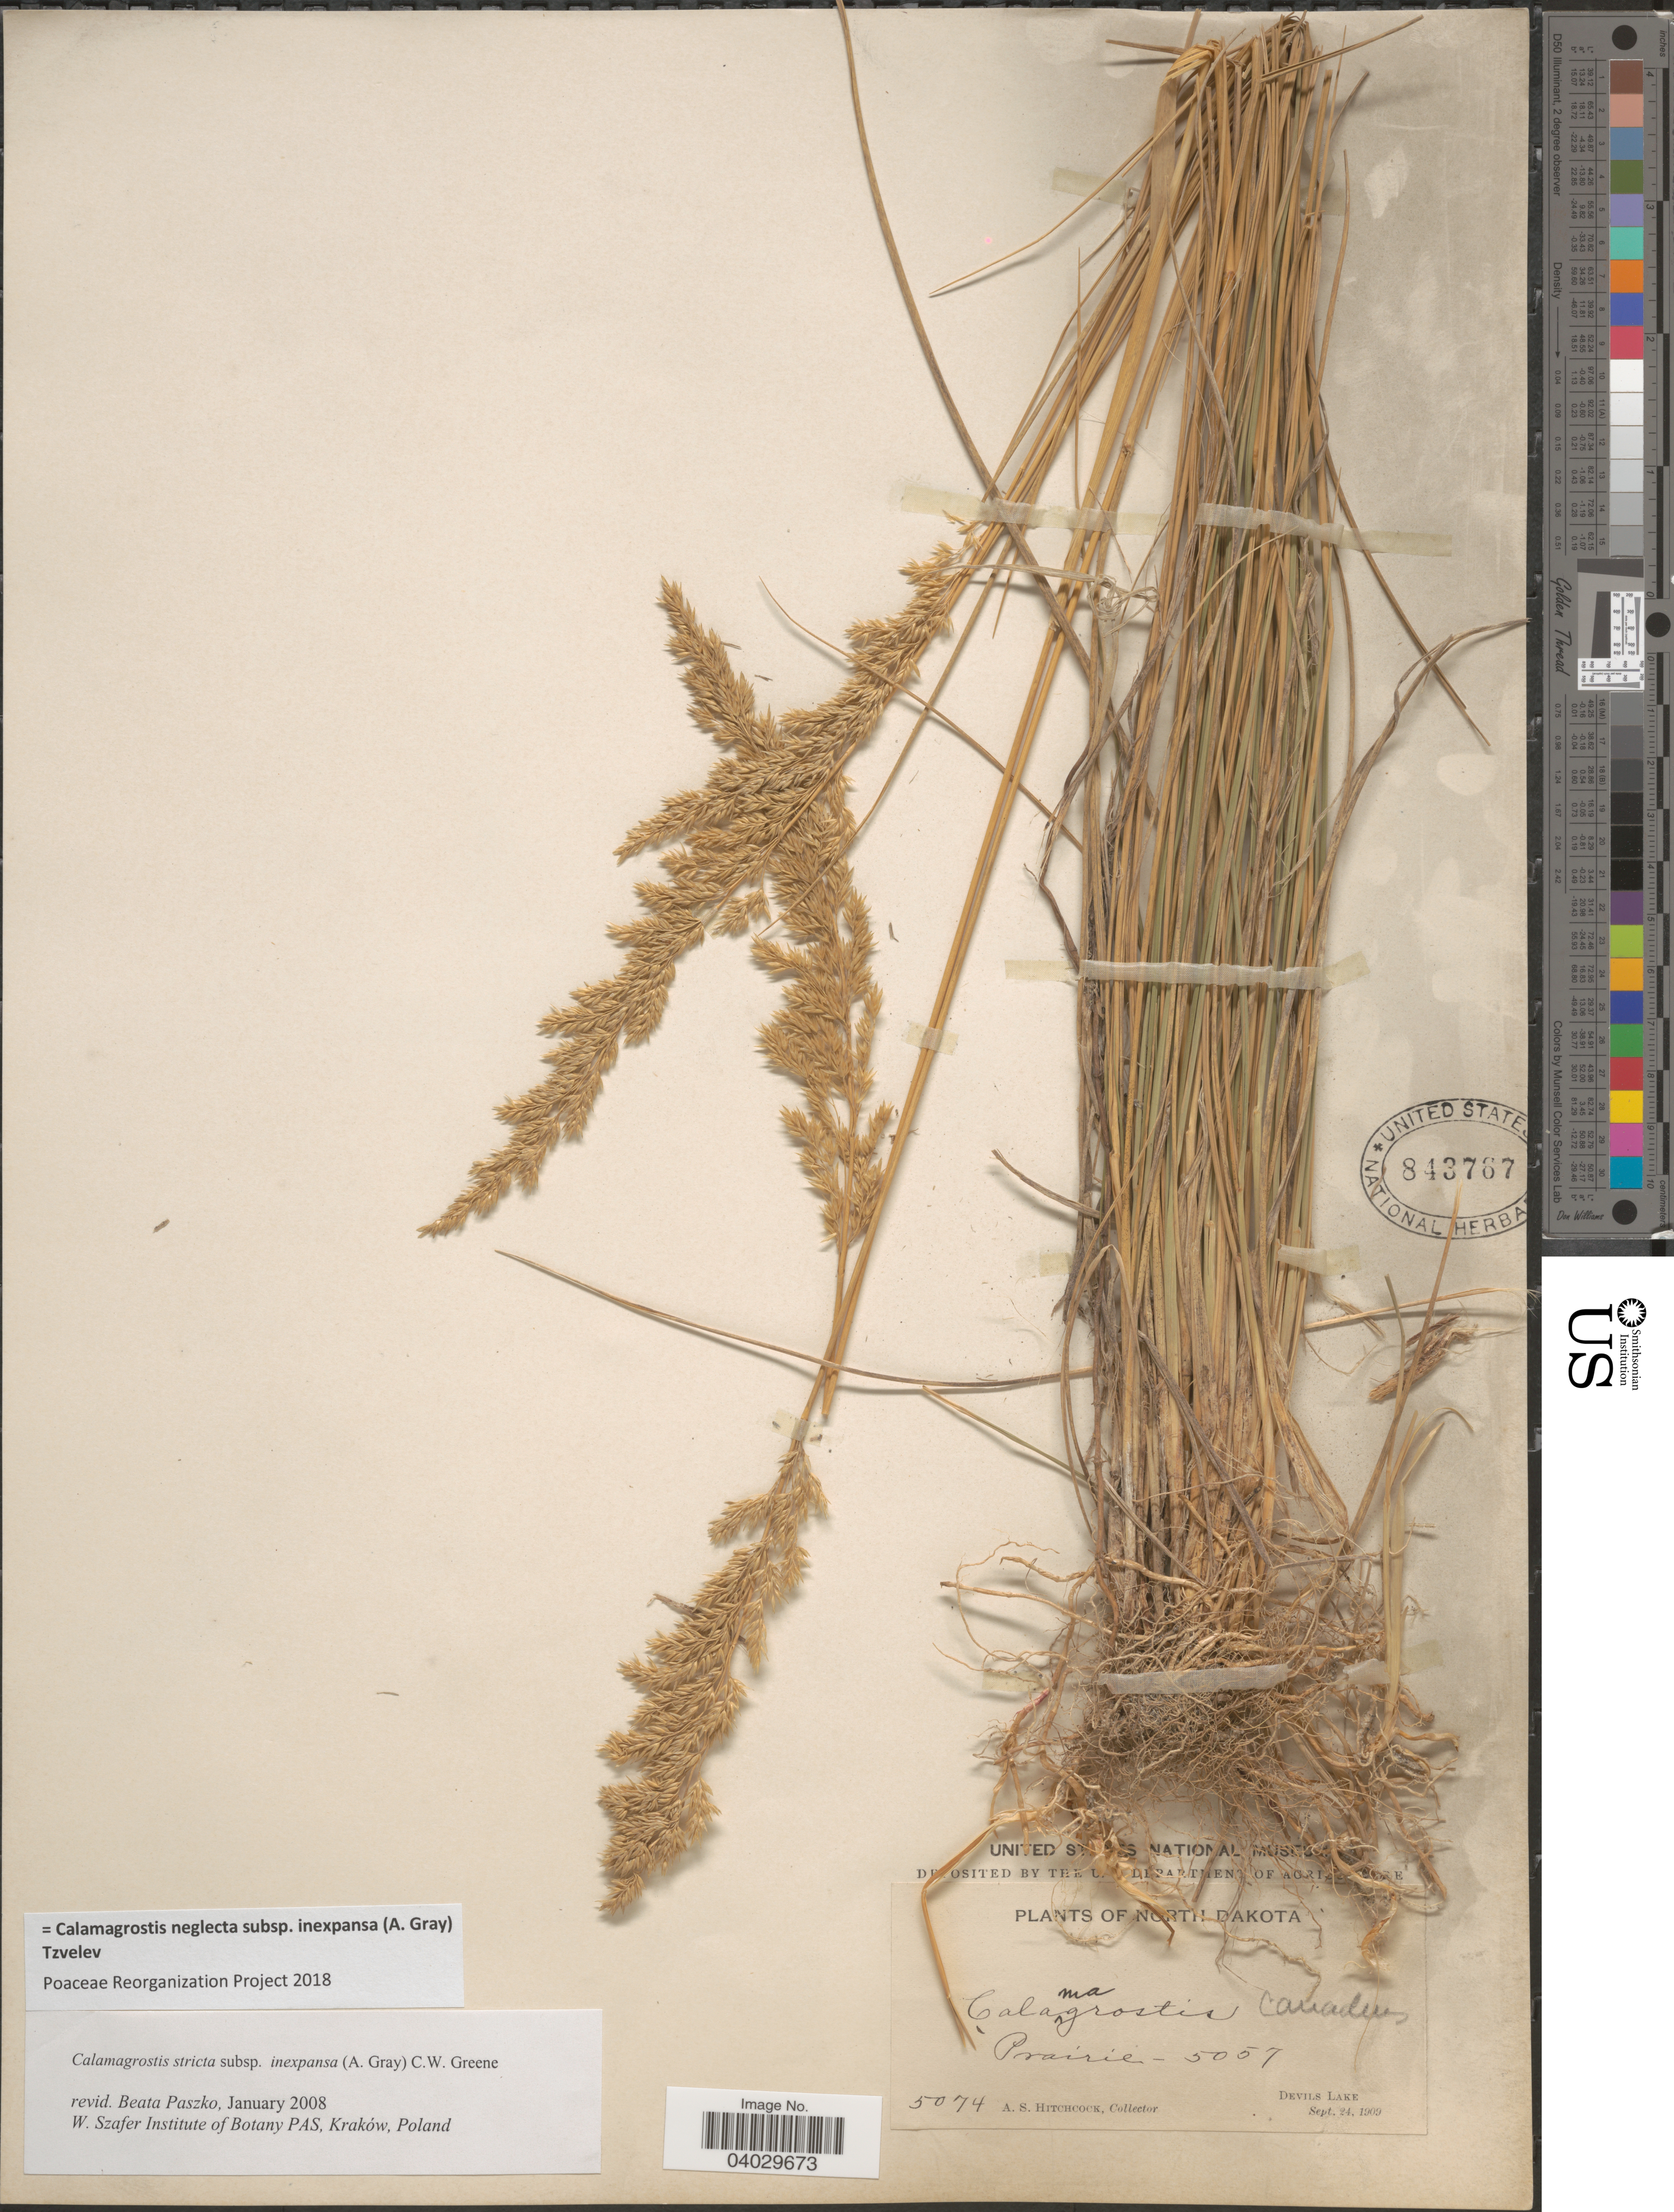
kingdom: Plantae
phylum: Tracheophyta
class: Liliopsida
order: Poales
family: Poaceae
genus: Calamagrostis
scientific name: Calamagrostis neglecta subsp. inexpansa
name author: (A. Gray) Tzvelev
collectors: A. S. Hitchcock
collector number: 5074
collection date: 1909-09-24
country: United States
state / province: North Dakota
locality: Devils Lake.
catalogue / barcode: US 843767